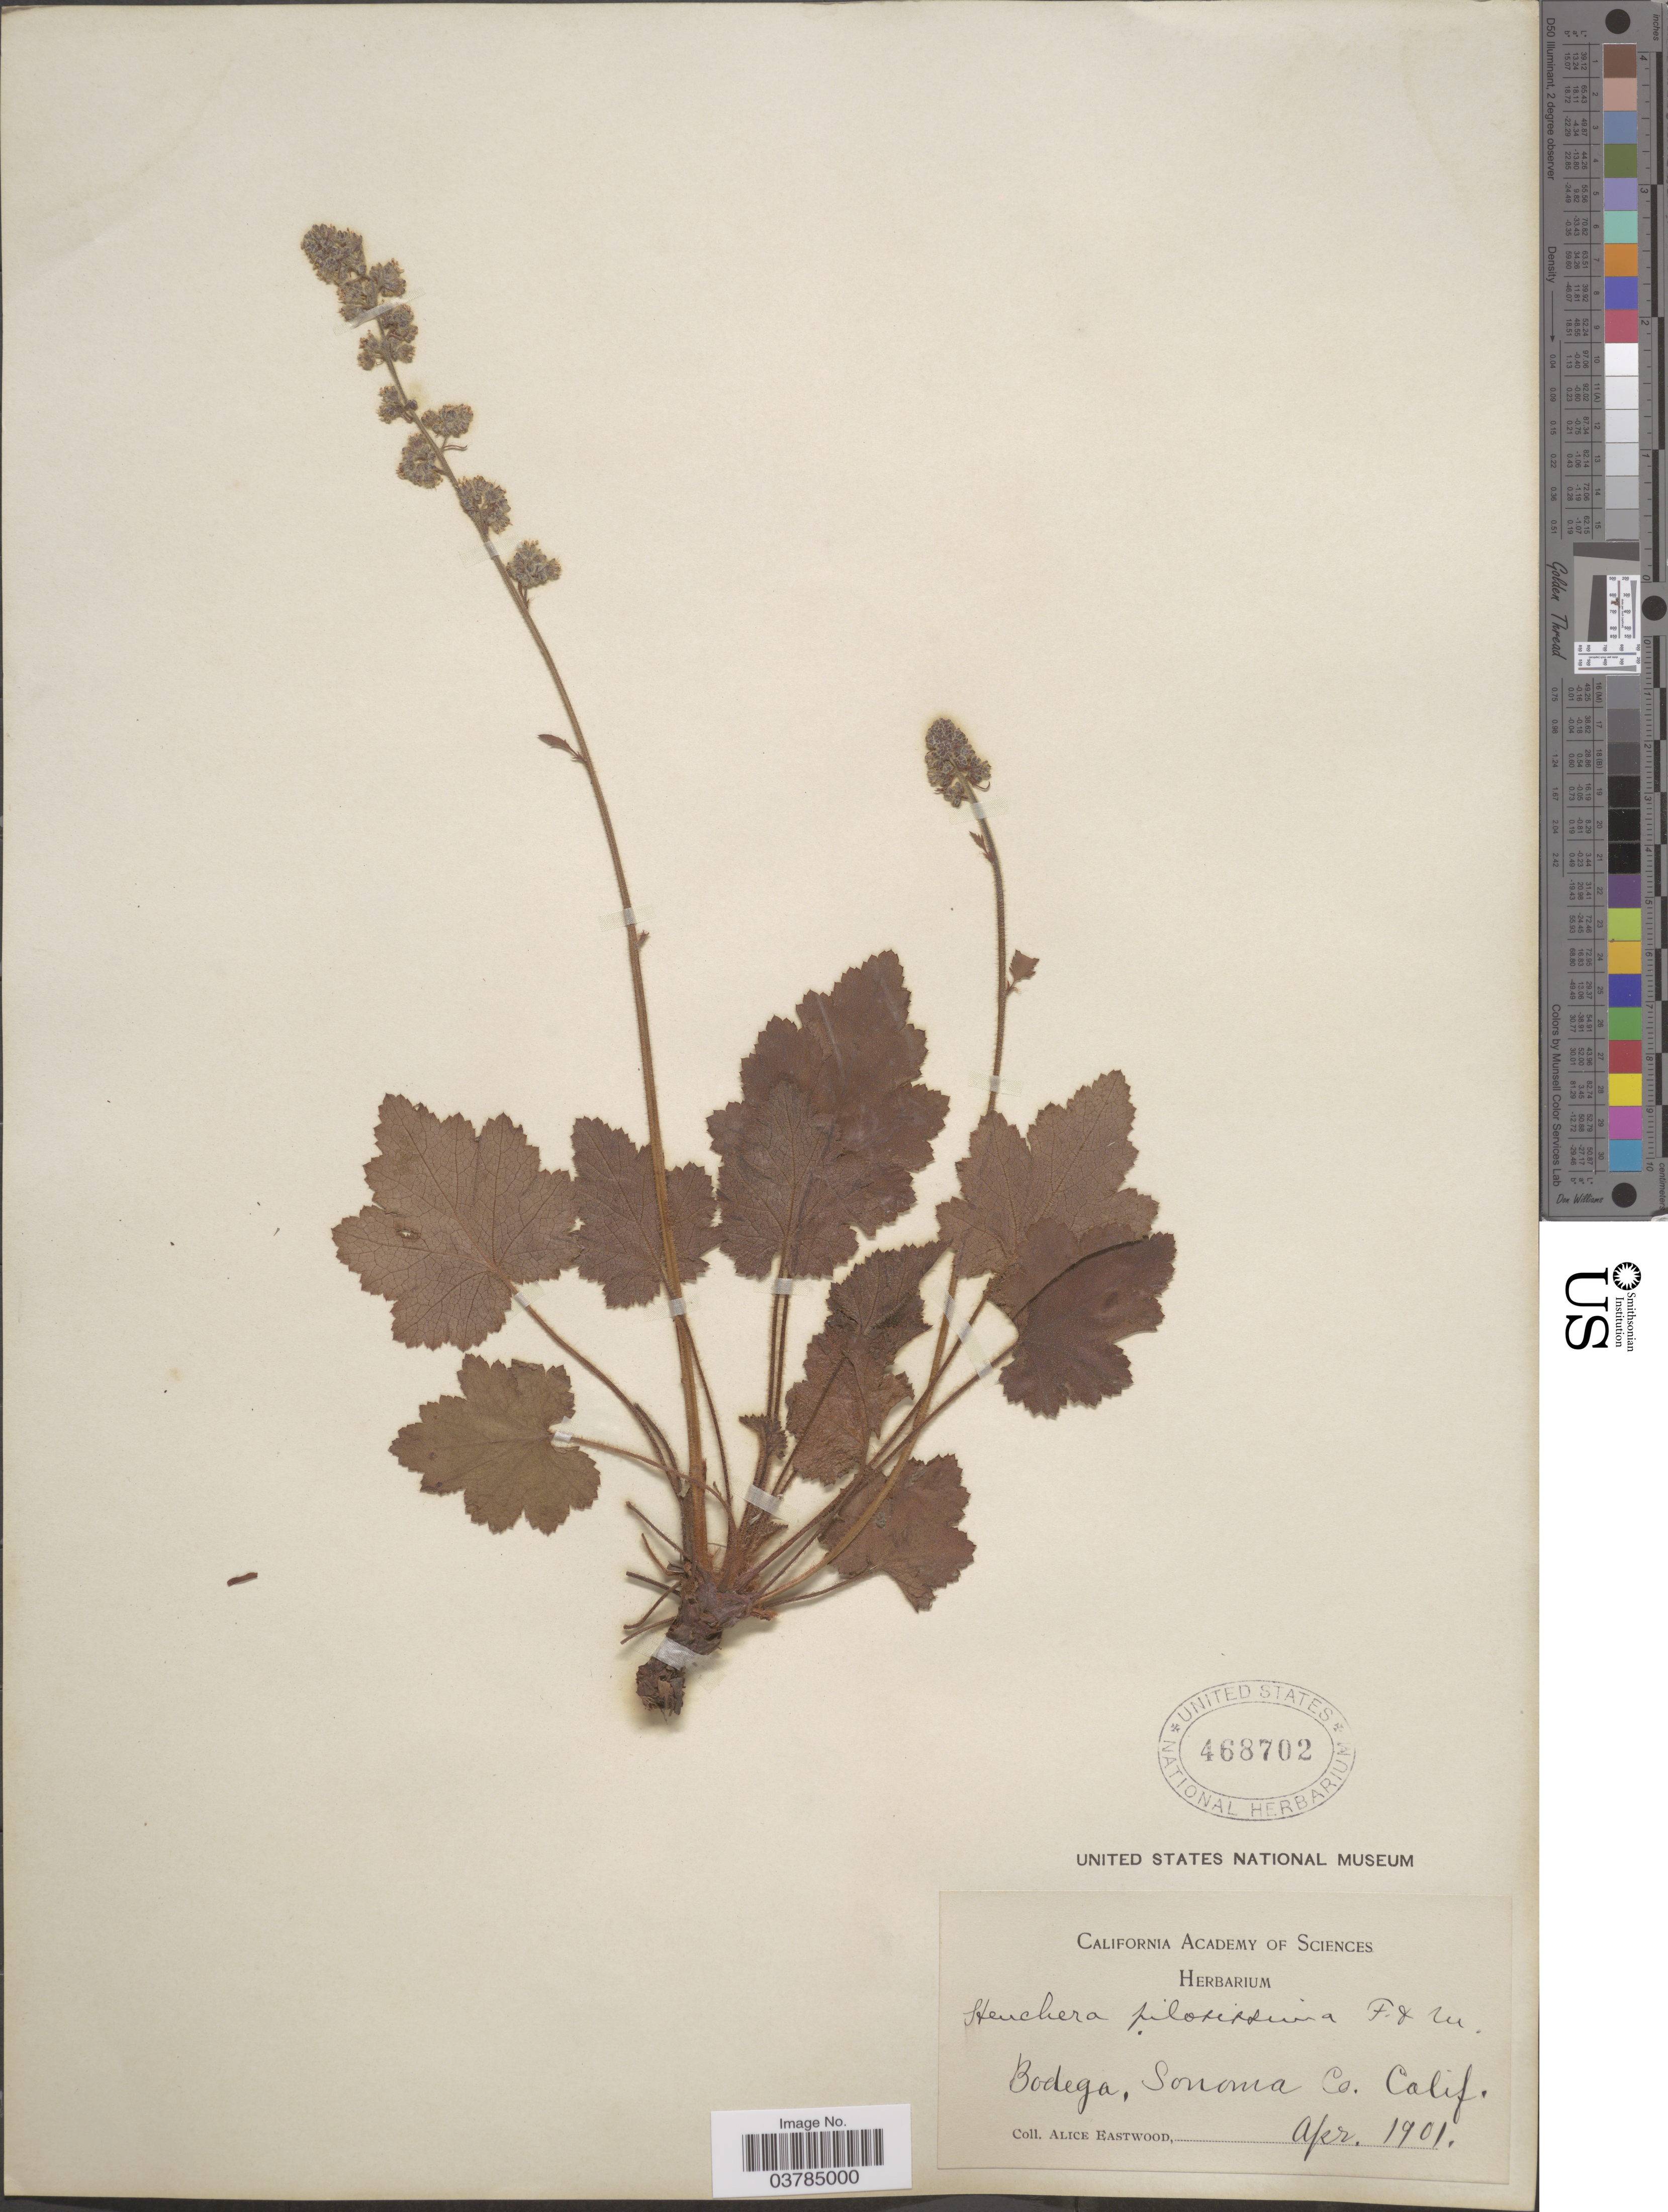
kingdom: Plantae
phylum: Tracheophyta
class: Magnoliopsida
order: Saxifragales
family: Saxifragaceae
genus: Heuchera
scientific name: Heuchera pilosissima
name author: Fisch. & C.A. Mey.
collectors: A. Eastwood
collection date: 1901-04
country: United States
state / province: California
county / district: Sonoma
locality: Bodega, Sonoma Co.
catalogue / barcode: US 468702